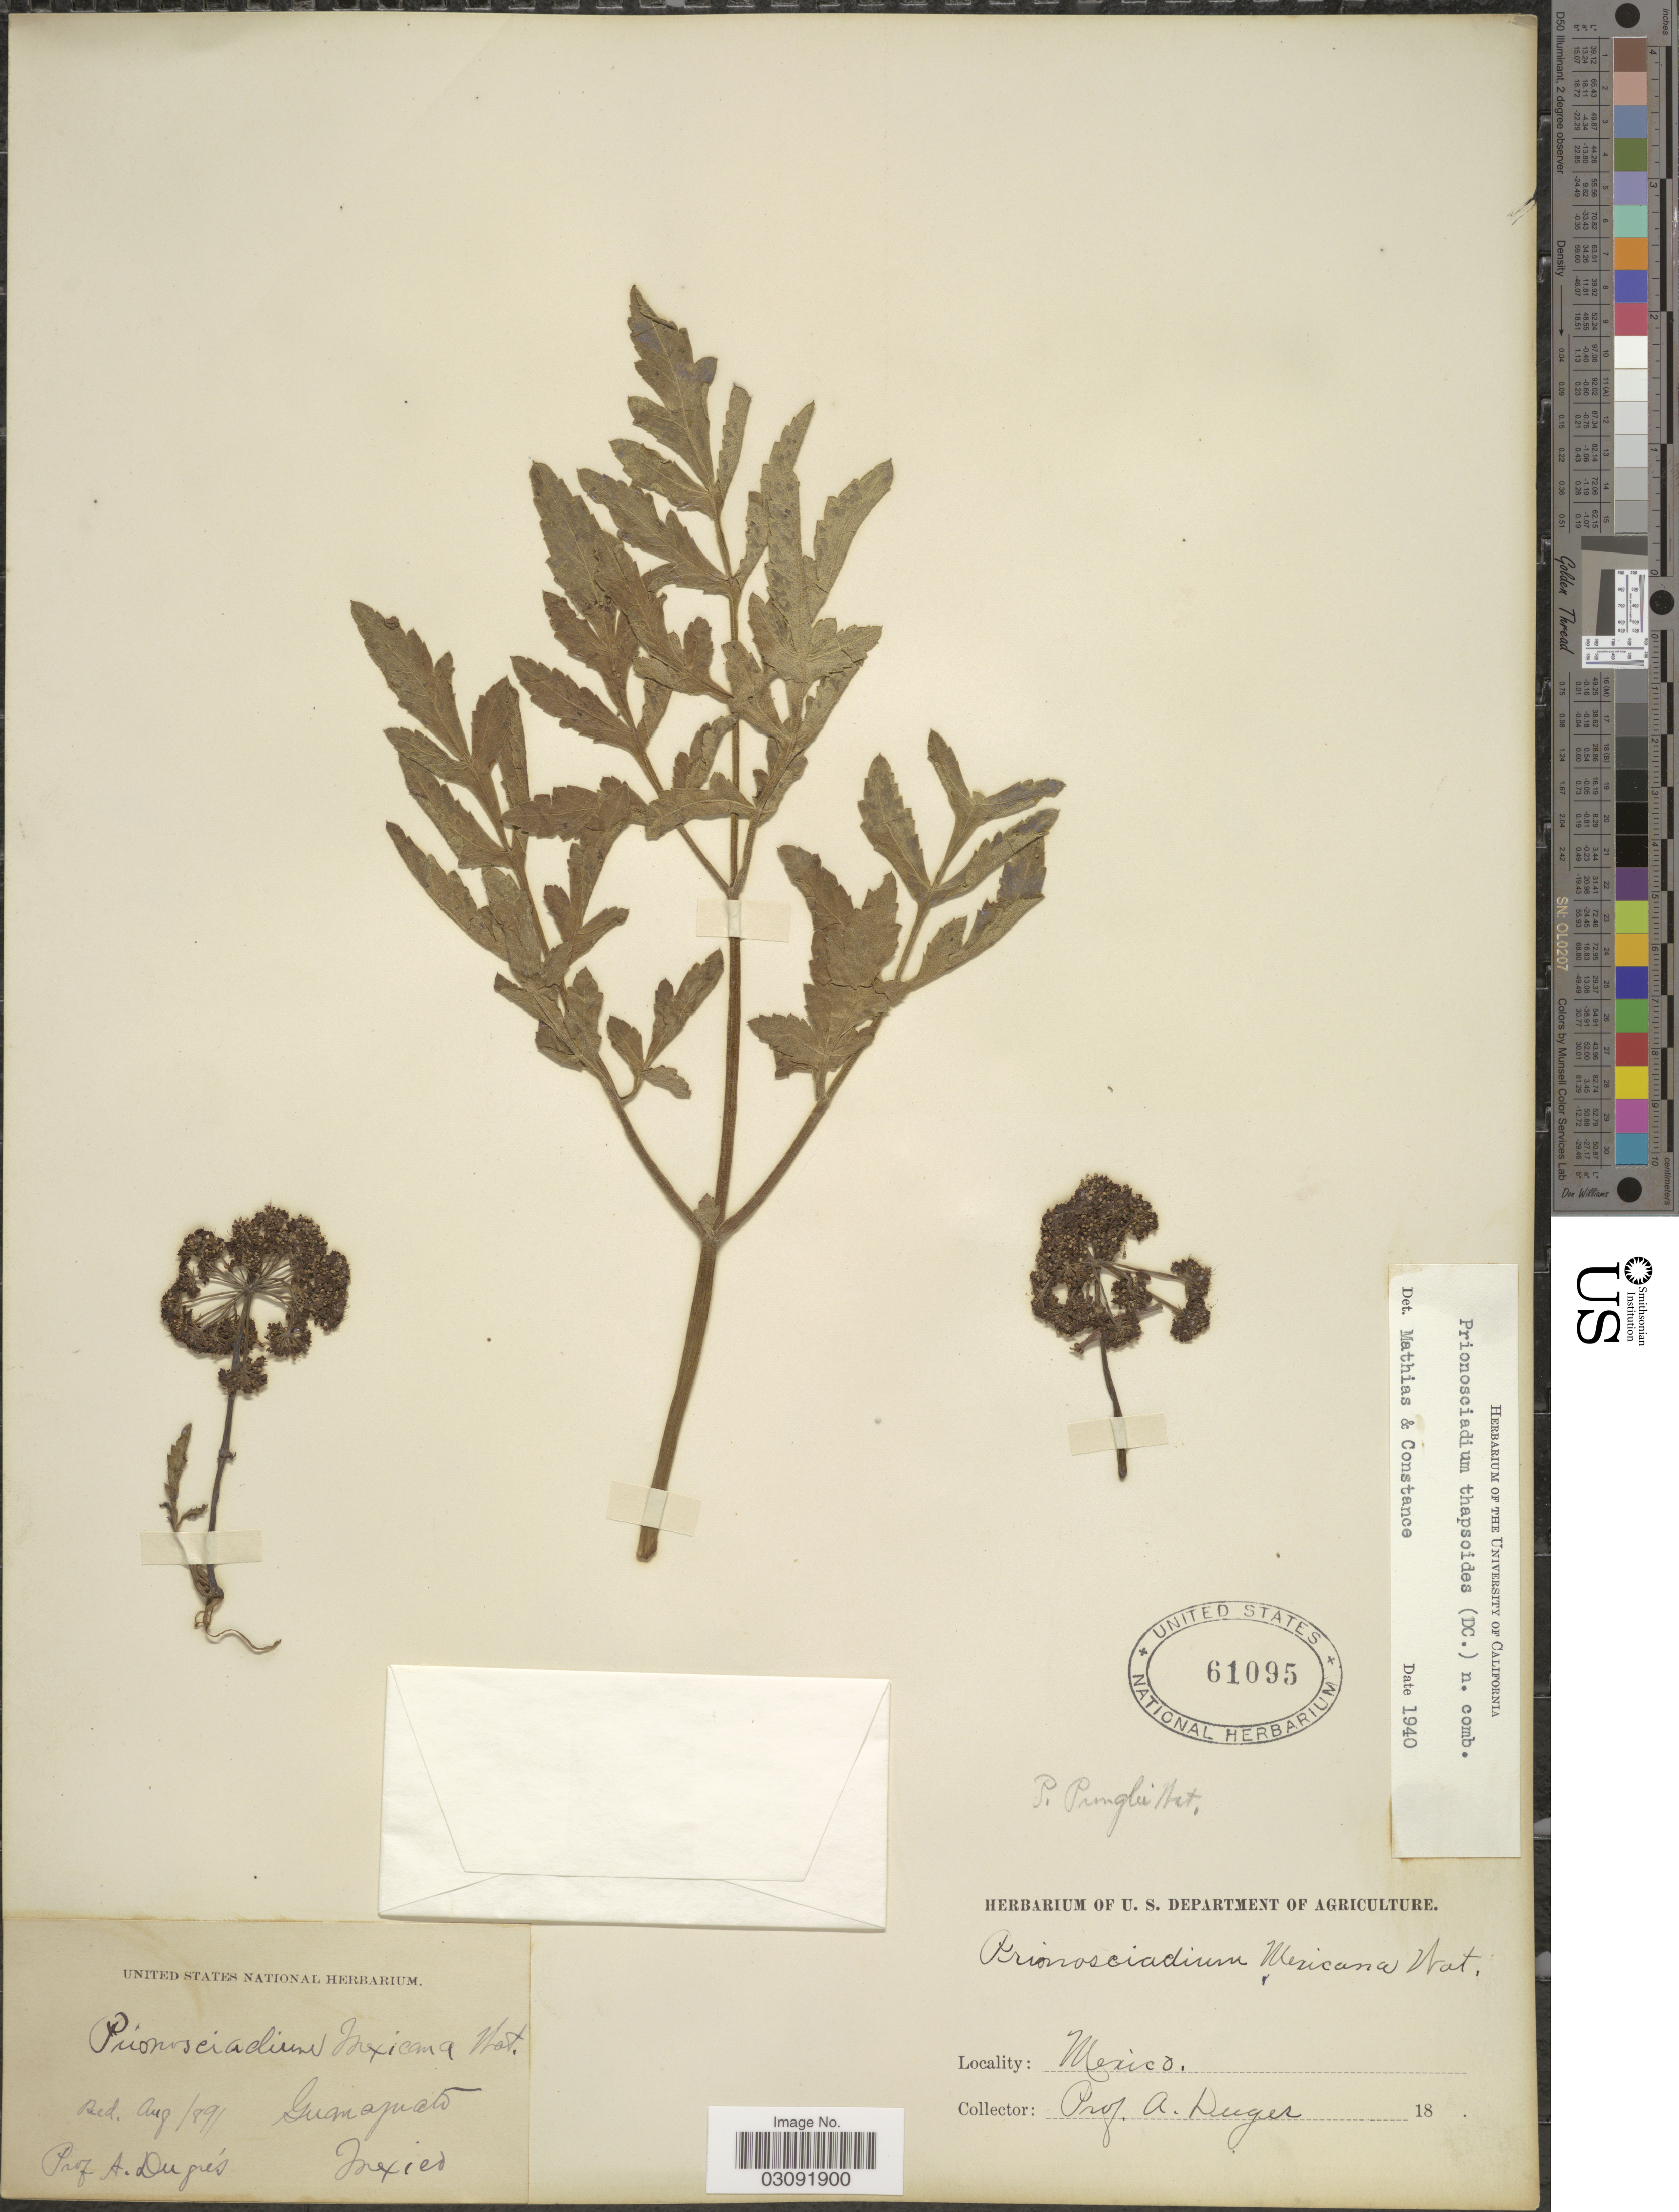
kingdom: Plantae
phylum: Tracheophyta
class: Magnoliopsida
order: Apiales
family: Apiaceae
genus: Prionosciadium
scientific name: Prionosciadium thapsoides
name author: (DC.)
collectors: A. Duges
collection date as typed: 18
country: Mexico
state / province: Guanajuato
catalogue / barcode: US 61095